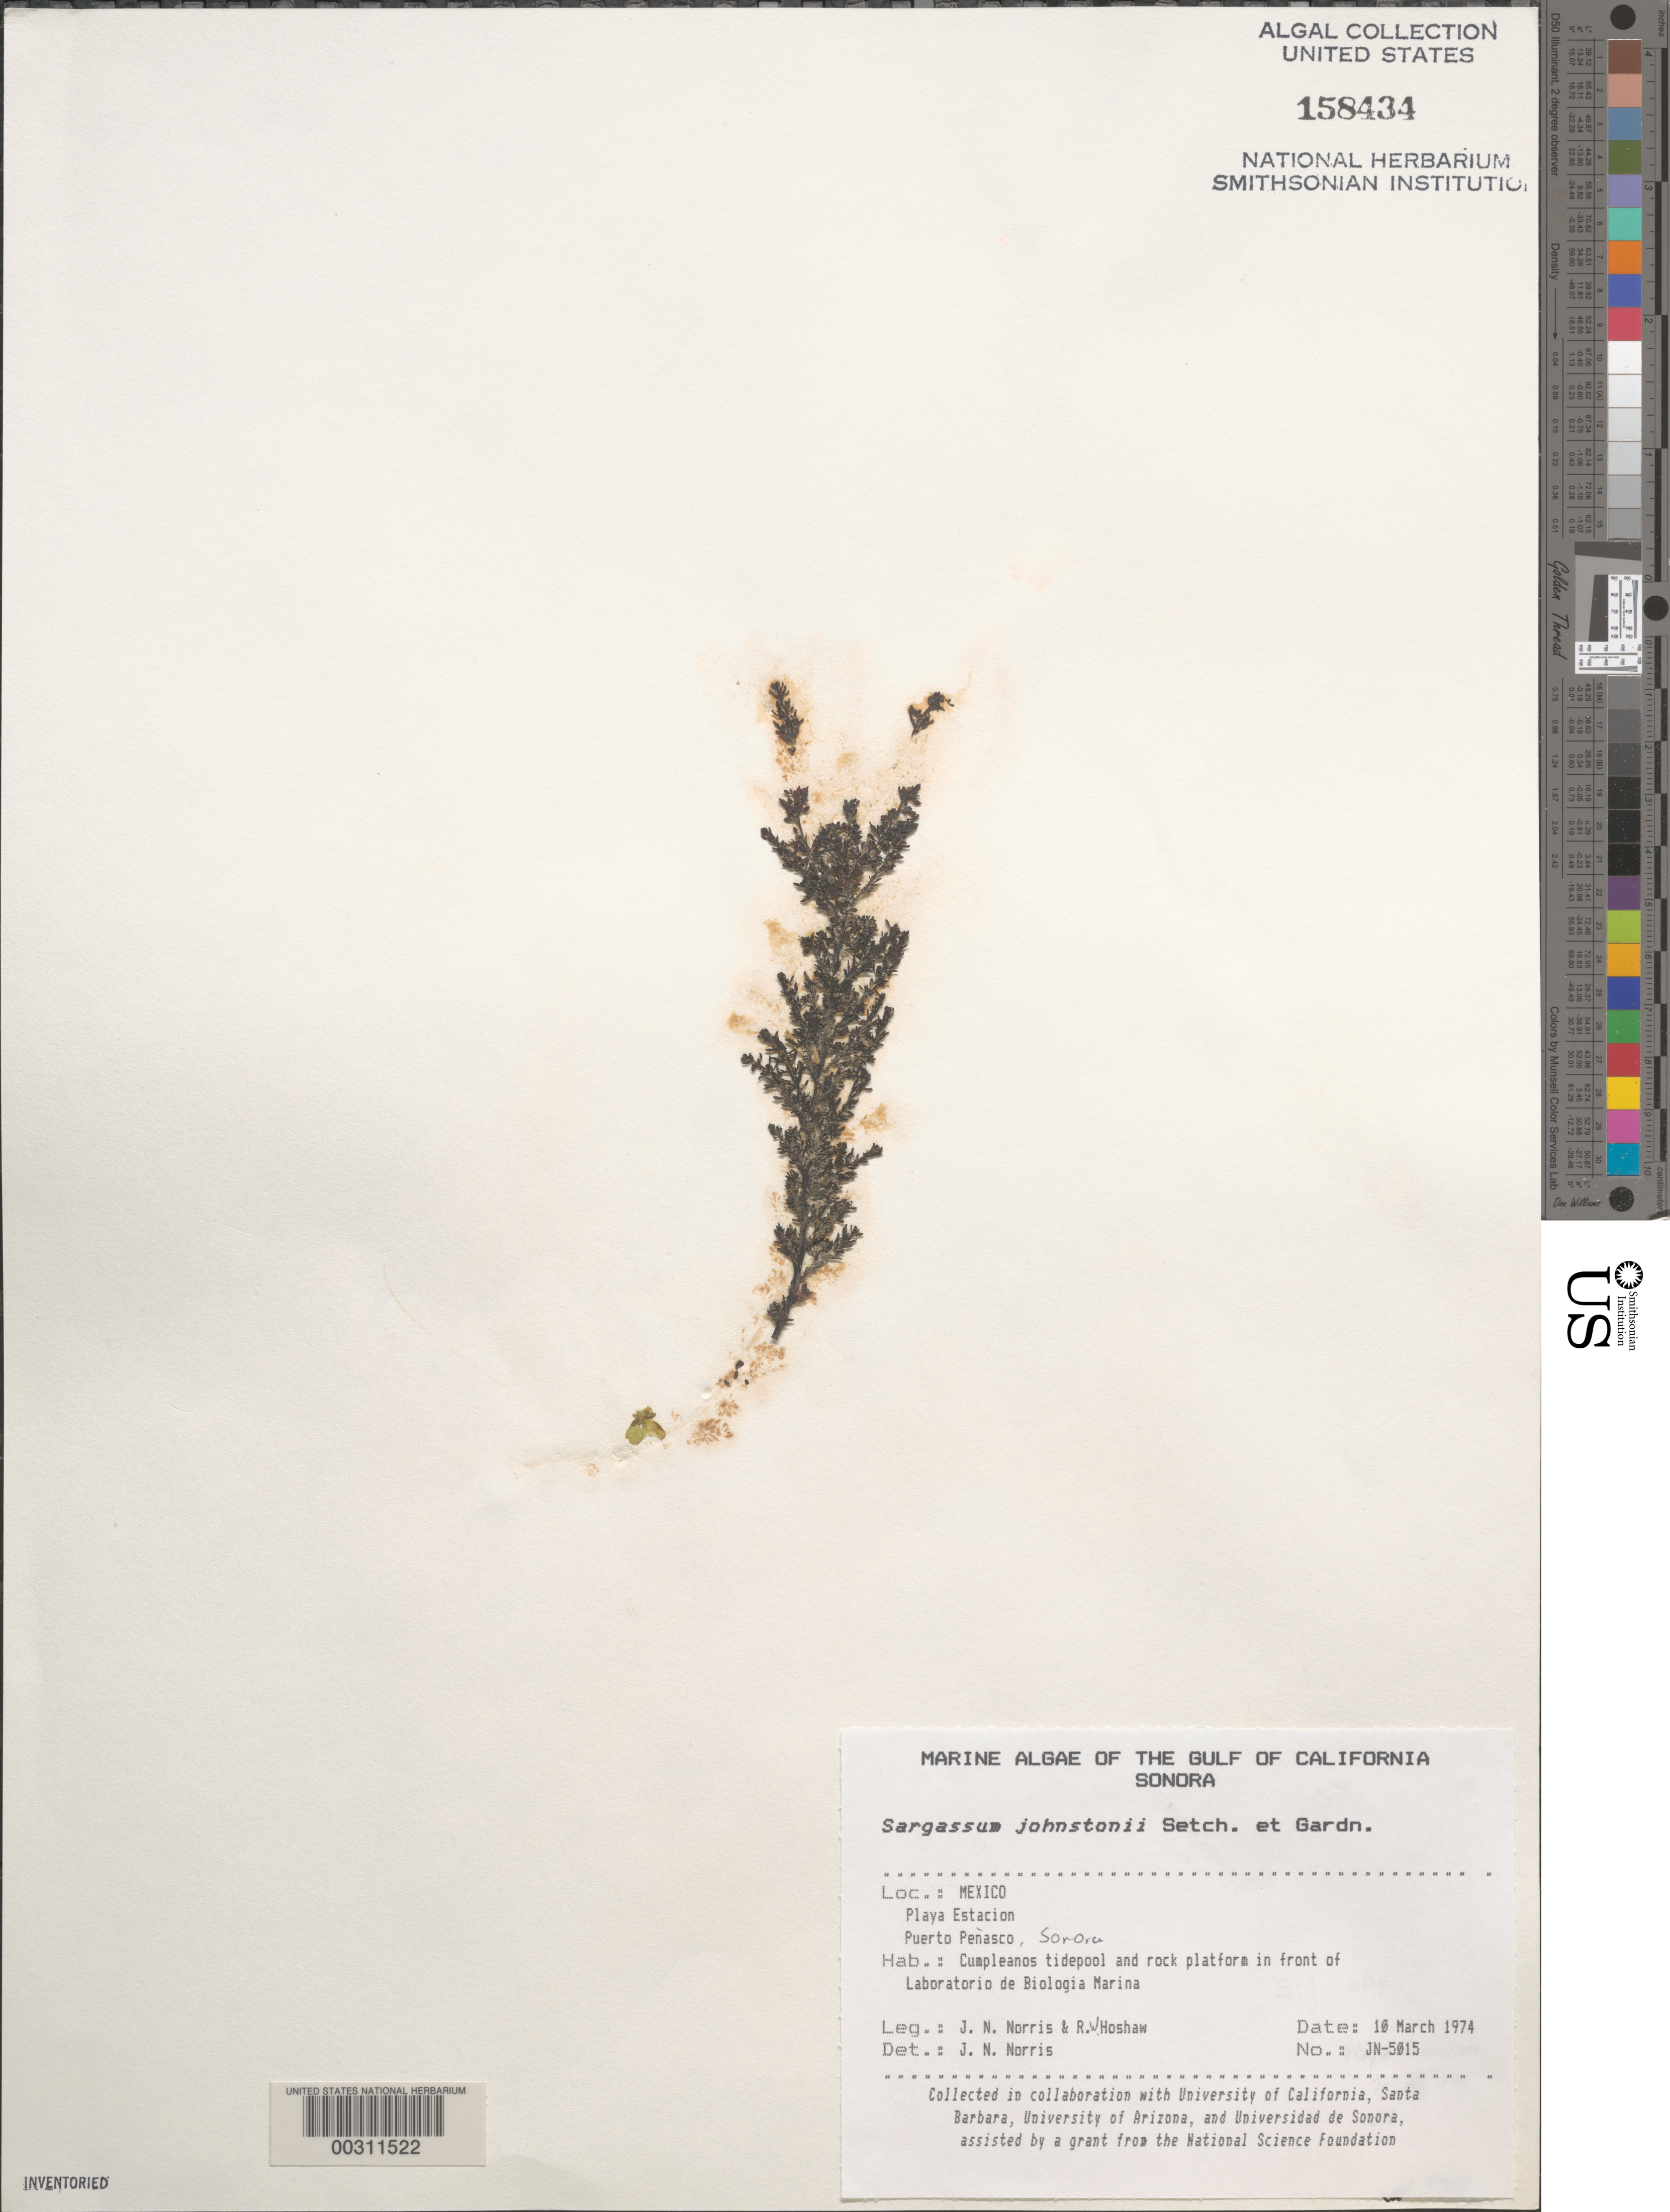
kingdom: Chromista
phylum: Ochrophyta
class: Phaeophyceae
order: Fucales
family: Sargassaceae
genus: Sargassum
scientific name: Sargassum johnstonii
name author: Setchell & N.L. Gardner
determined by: Norris, James N.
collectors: J. N. Norris & R. Hoshaw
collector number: JN-5015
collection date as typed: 10 Mar 1974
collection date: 1974-03-10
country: Mexico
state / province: Sonora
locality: Playa Estacion, Puerto Penasco, Cumpleanos Tide Pool and Laboratorio de Biologia Marina shore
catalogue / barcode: US 158434